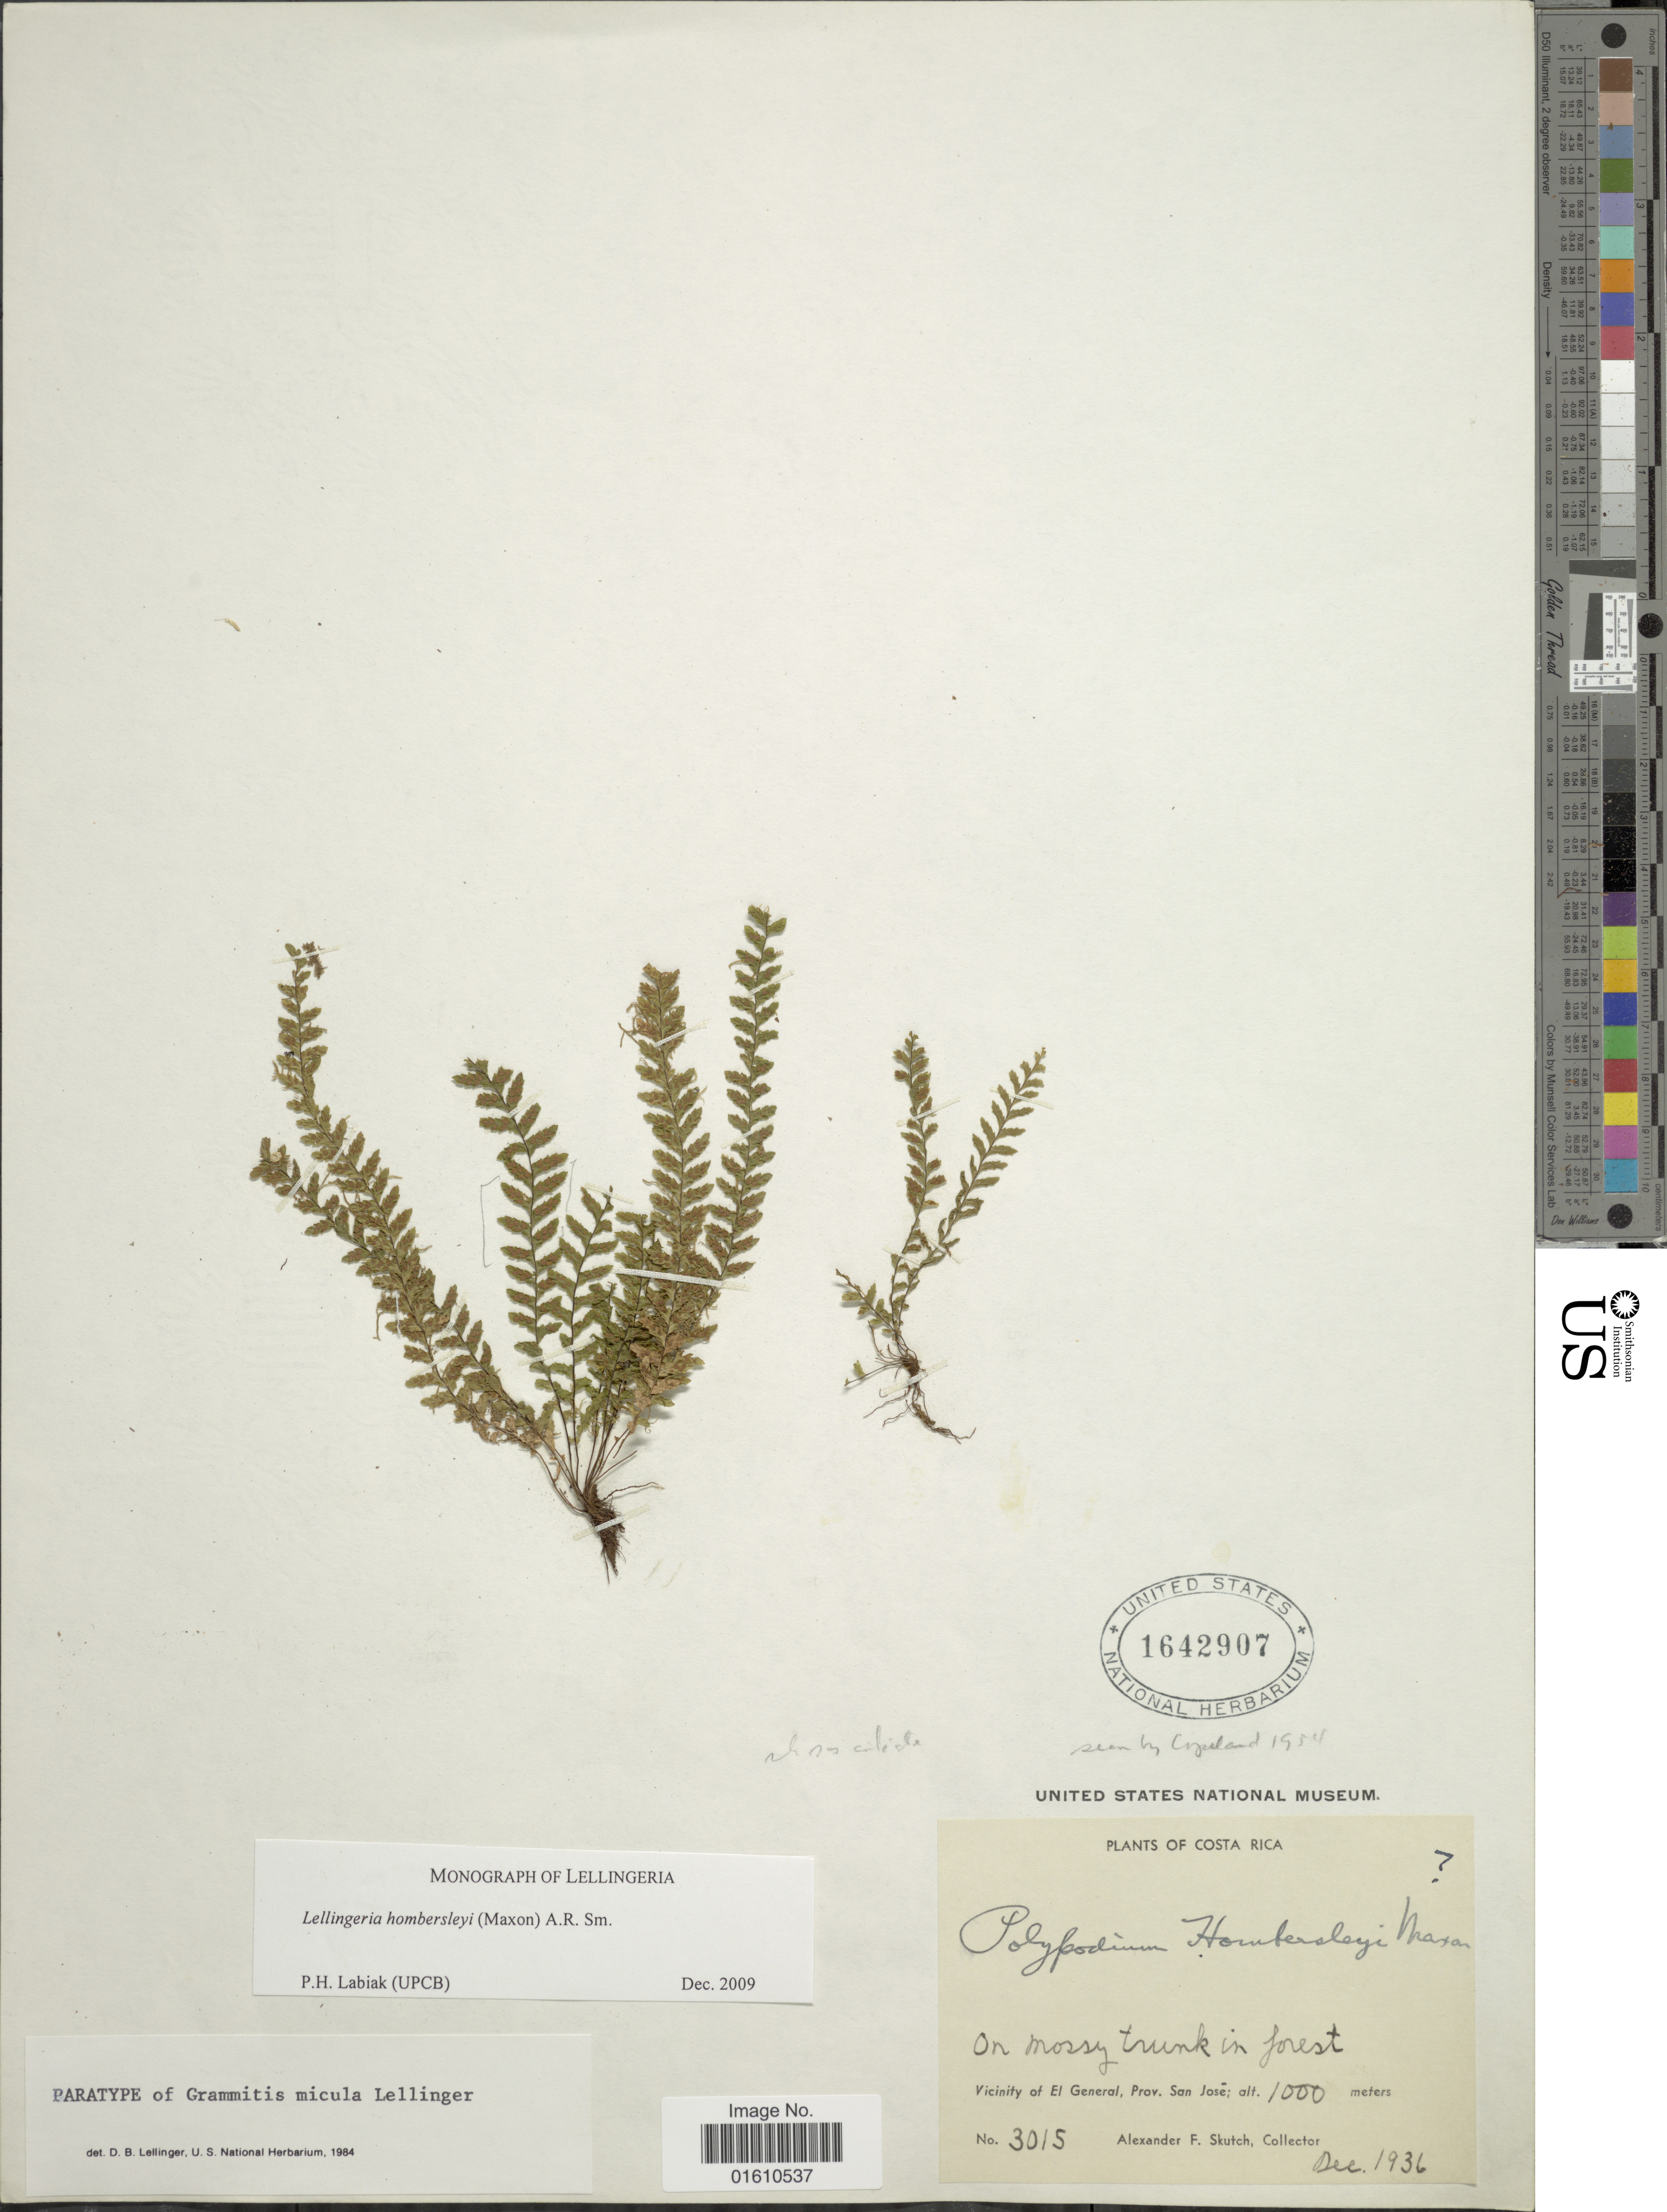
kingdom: Plantae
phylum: Tracheophyta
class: Polypodiopsida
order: Polypodiales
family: Polypodiaceae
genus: Lellingeria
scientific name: Lellingeria hombersleyi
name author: (Maxon) A.R. Sm.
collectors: A. F. Skutch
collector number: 3015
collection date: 1936-12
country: Costa Rica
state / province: San José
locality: Vicinity of El General, Prov. San Jose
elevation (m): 1000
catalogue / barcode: US 1642907